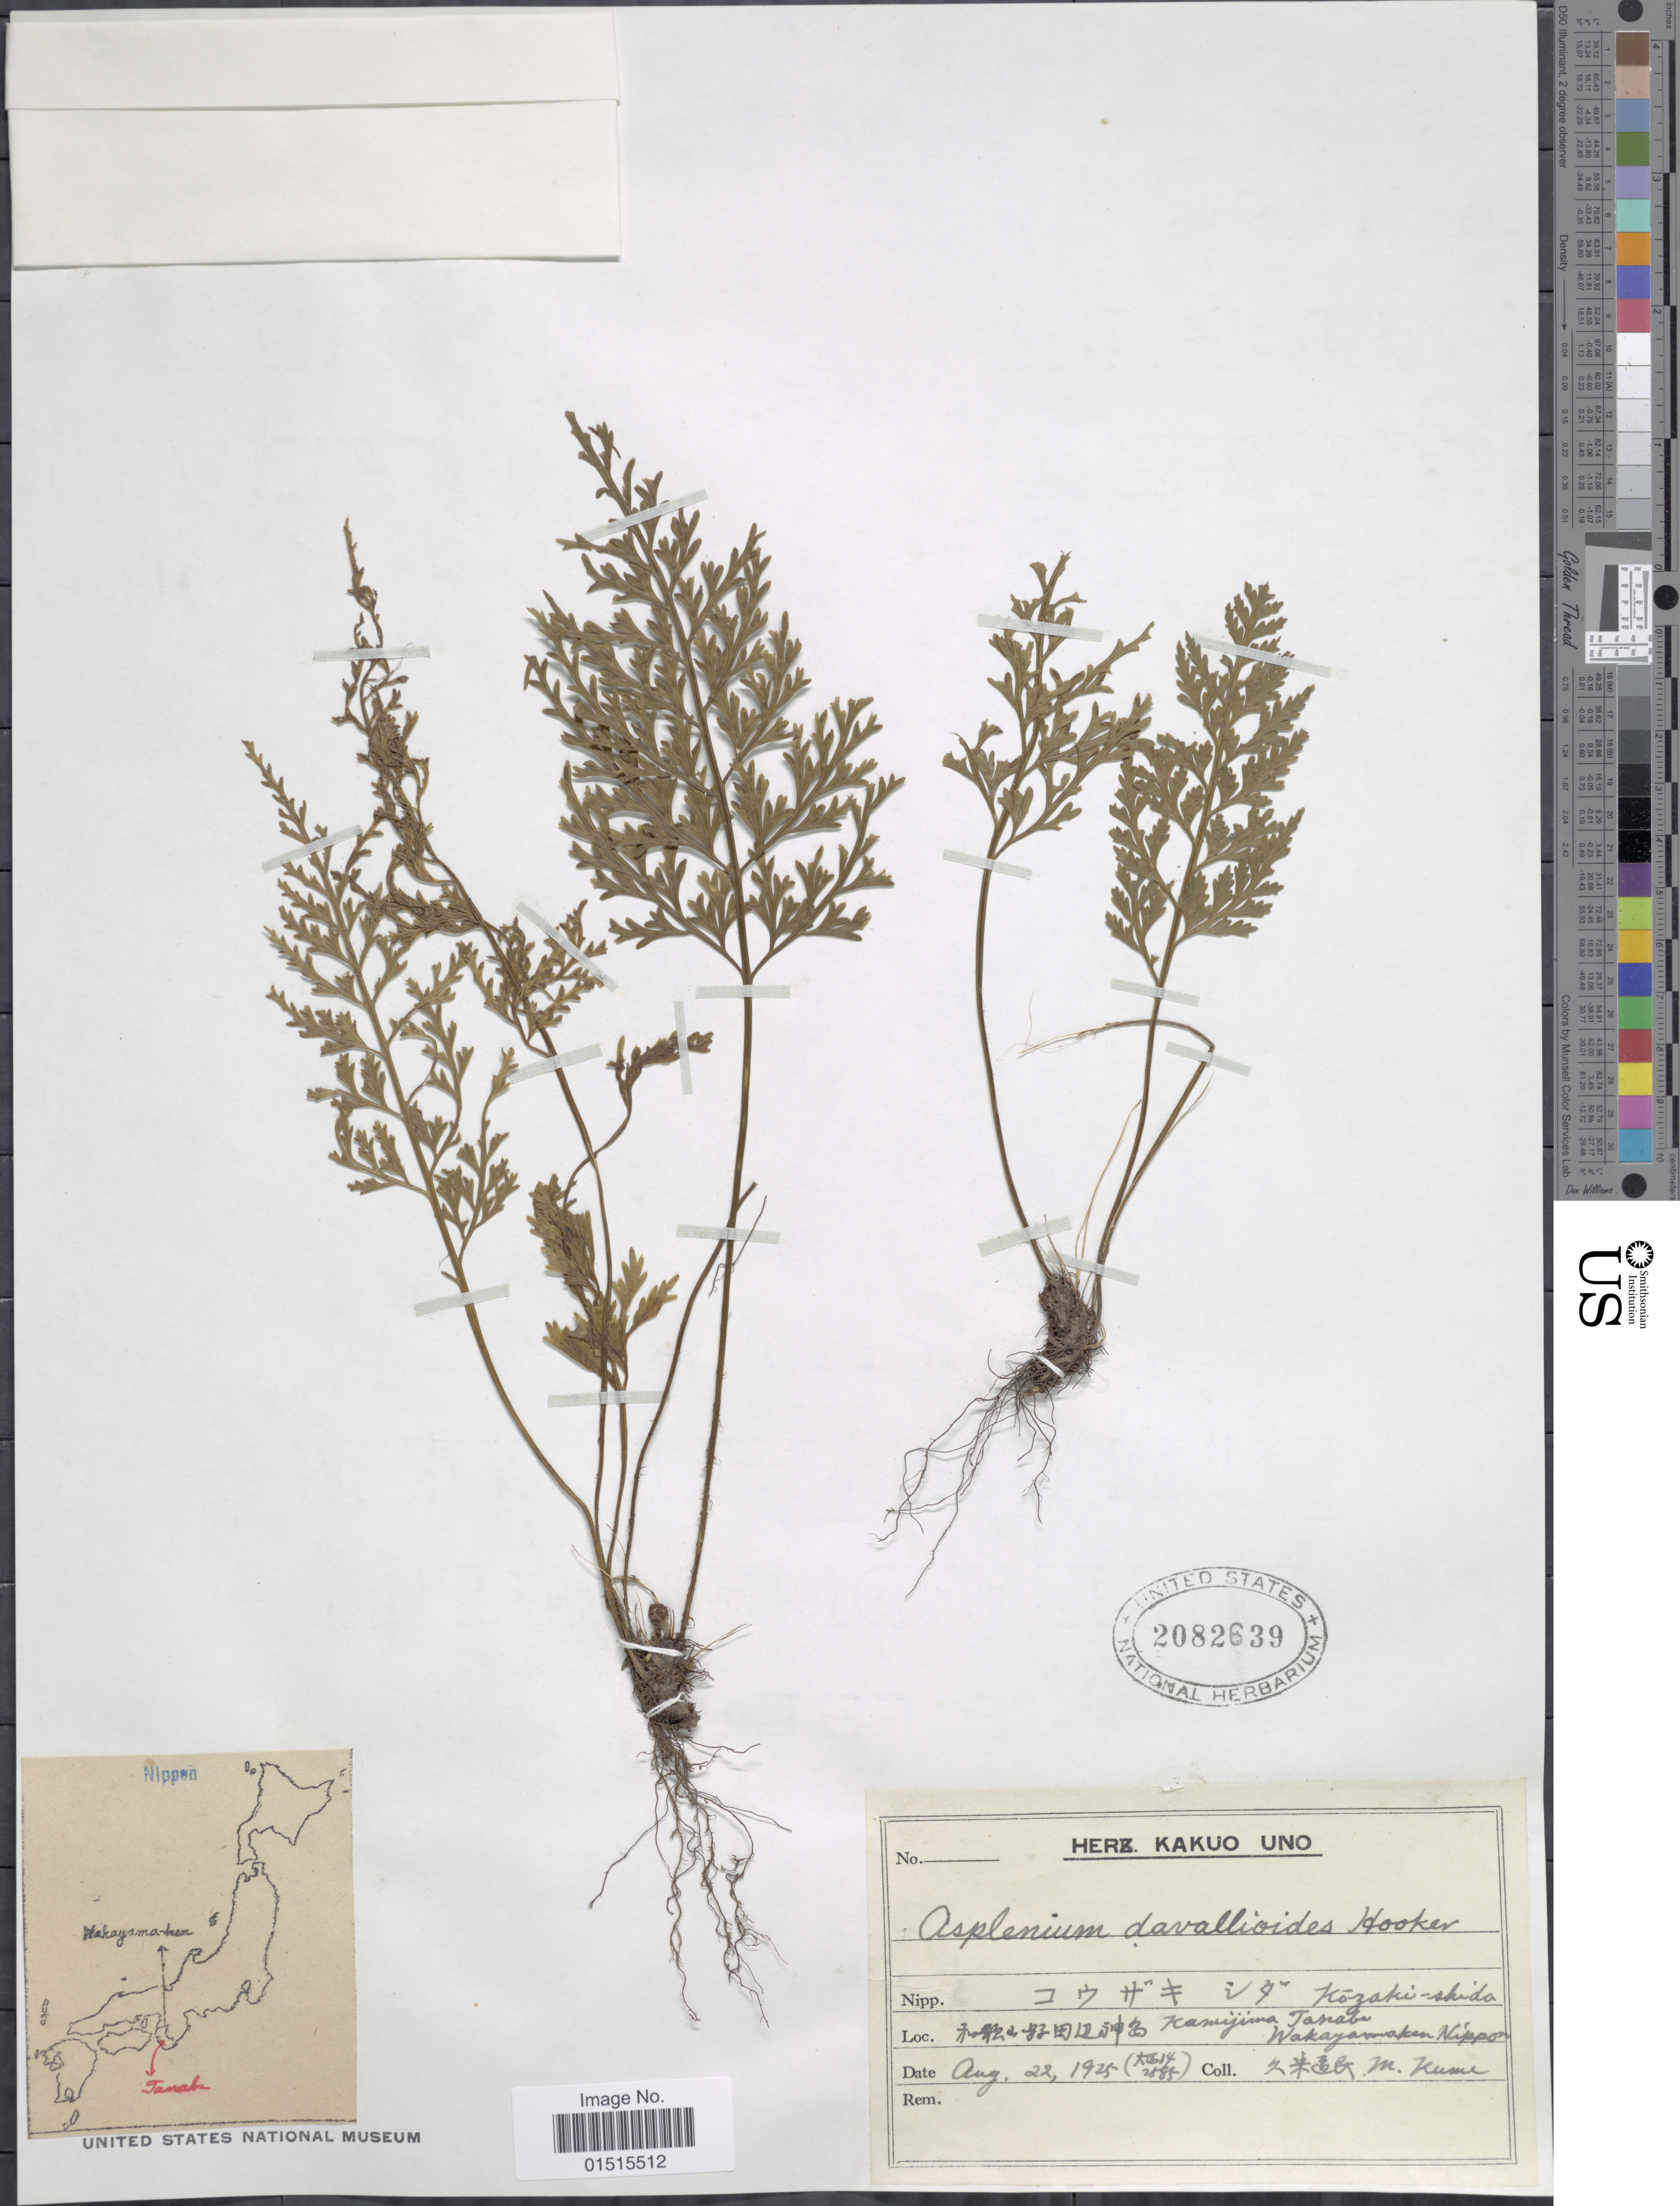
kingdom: Plantae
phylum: Tracheophyta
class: Polypodiopsida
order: Polypodiales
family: Aspleniaceae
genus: Asplenium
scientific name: Asplenium ritoense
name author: Hayata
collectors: M. Kume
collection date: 1925-08-22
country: Japan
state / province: Wakayama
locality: Kamuijma Tanaba, Wakayama-ken Nippon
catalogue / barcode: US 2082639